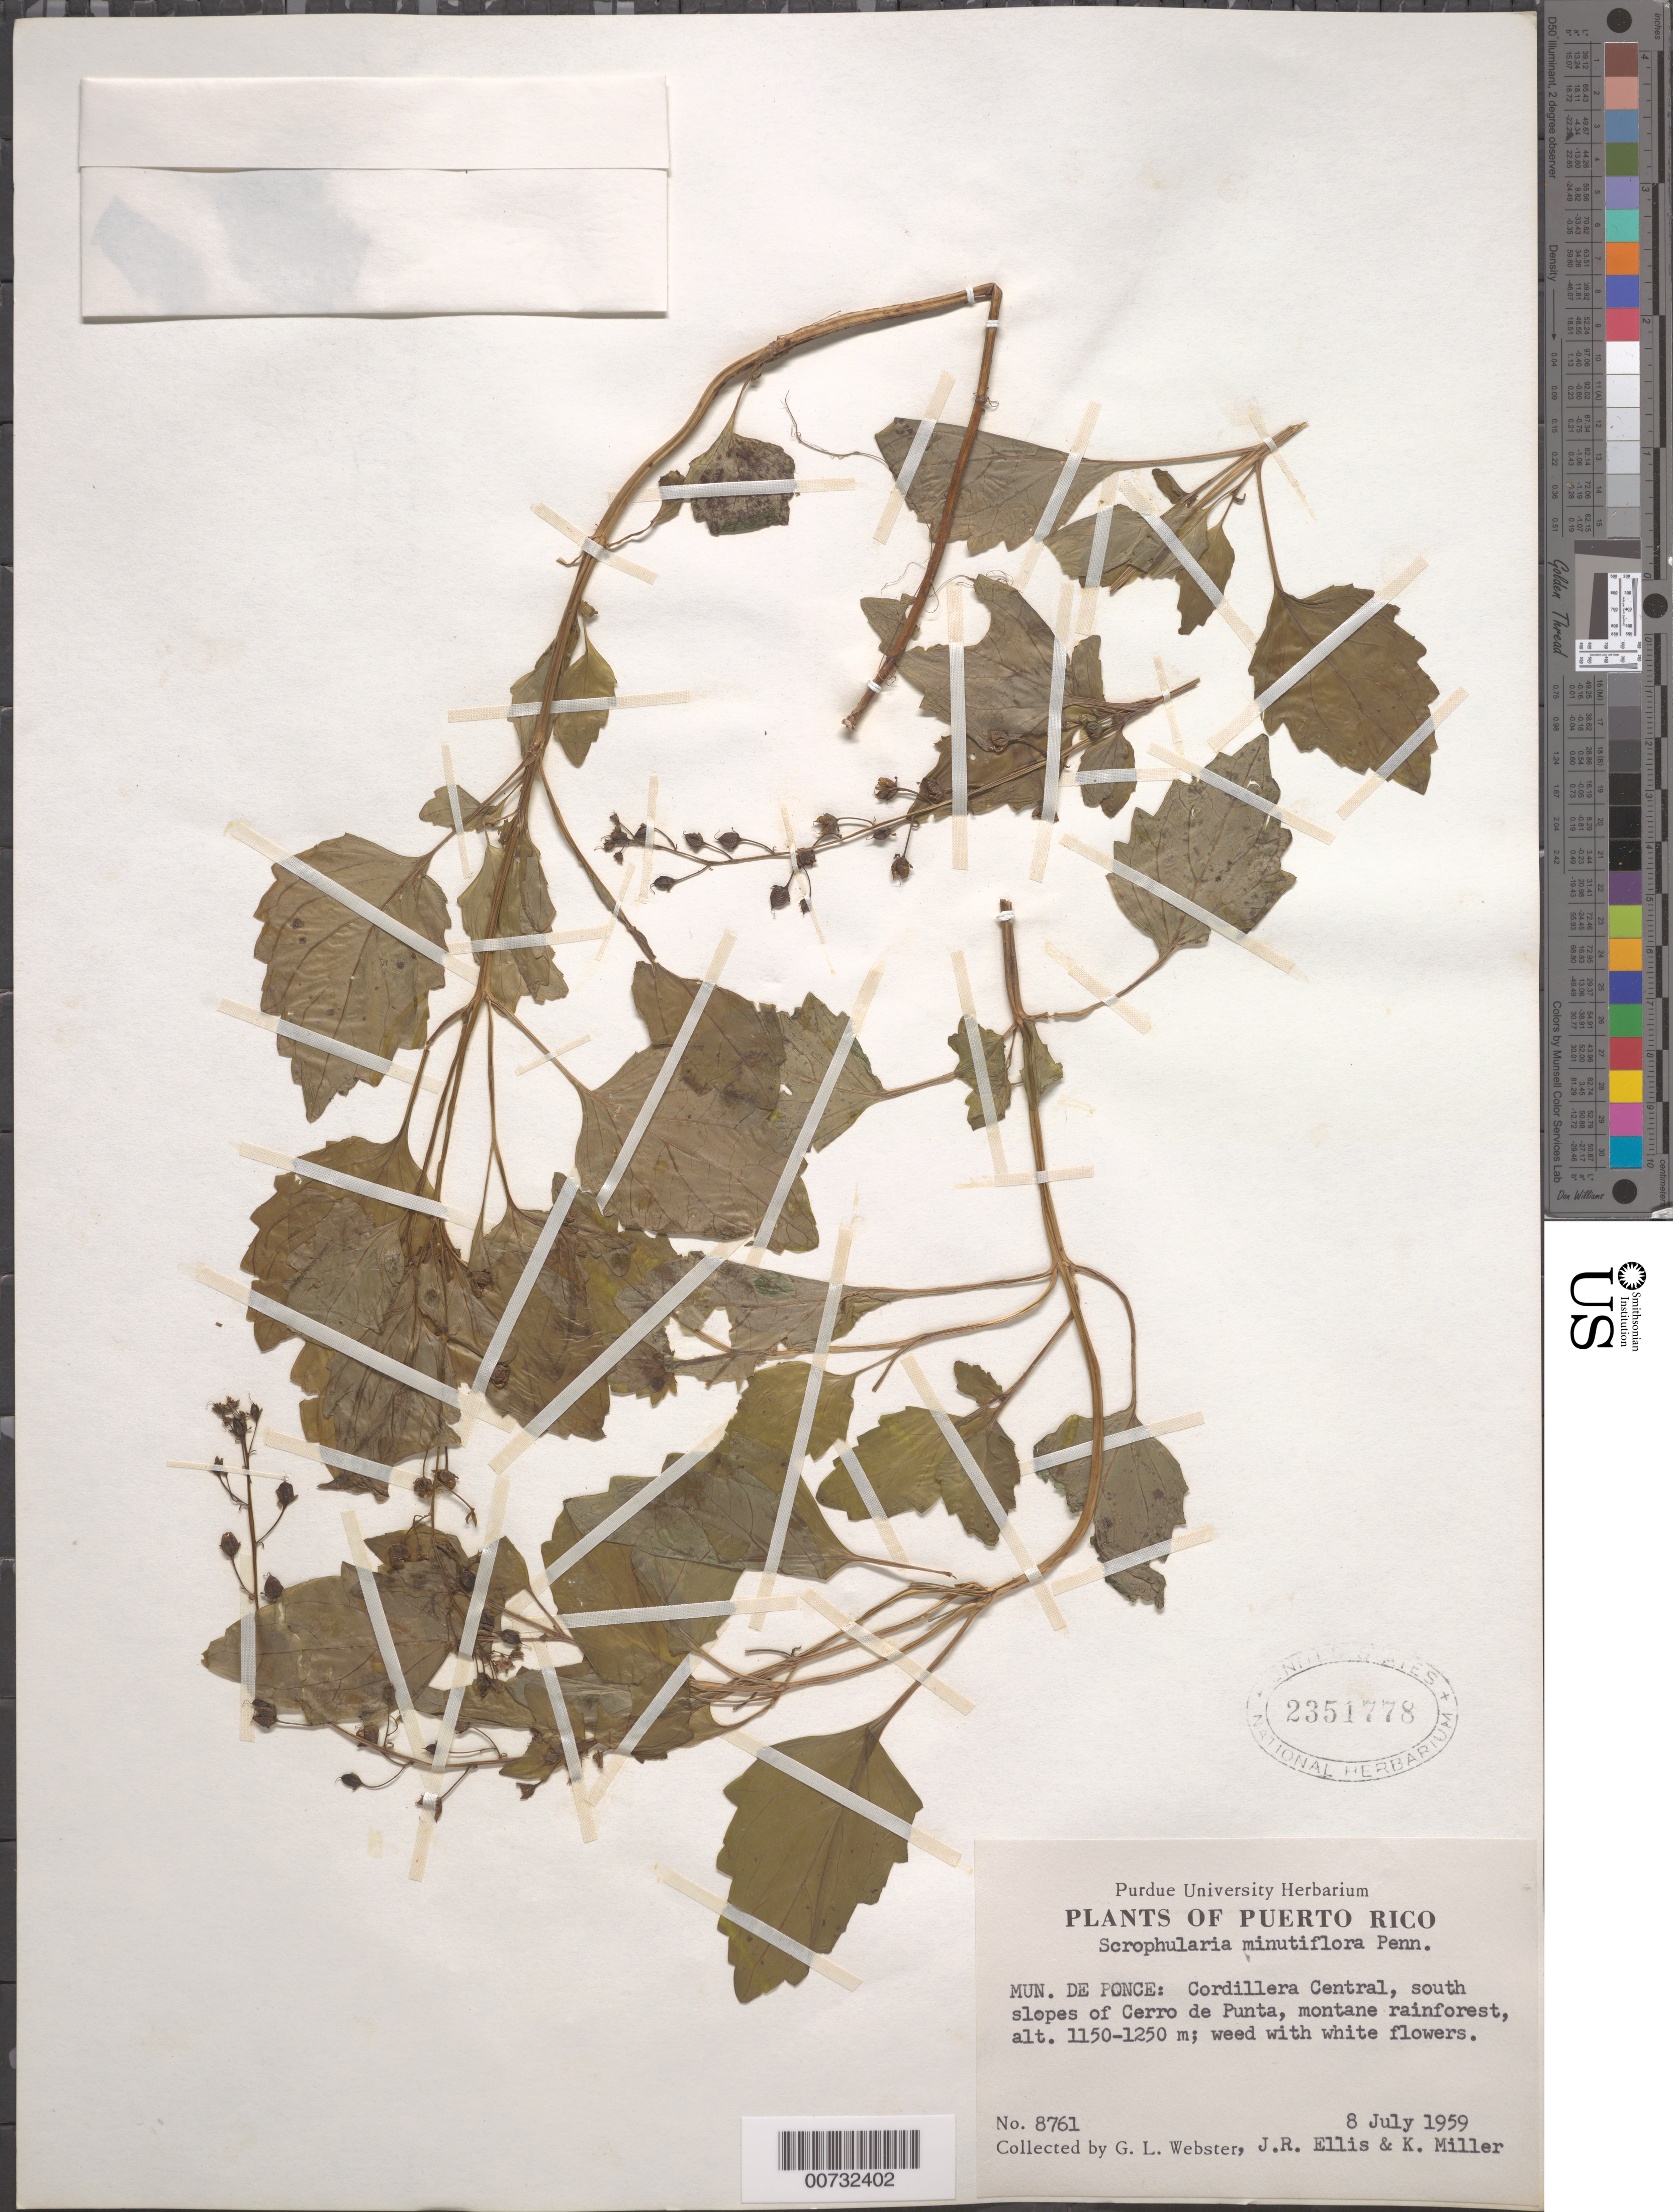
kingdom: Plantae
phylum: Tracheophyta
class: Magnoliopsida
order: Lamiales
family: Scrophulariaceae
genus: Scrophularia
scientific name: Scrophularia minutiflora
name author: Pennell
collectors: G. L. Webster, J. R. Ellis & K. Miller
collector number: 8761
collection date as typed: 08 Jul 1959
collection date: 1959-07-08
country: Puerto Rico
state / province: Ponce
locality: Cordillera Central, S slopes of Cerro de Punta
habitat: Montane rainforest, S slopes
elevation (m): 1150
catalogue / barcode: US 2351778